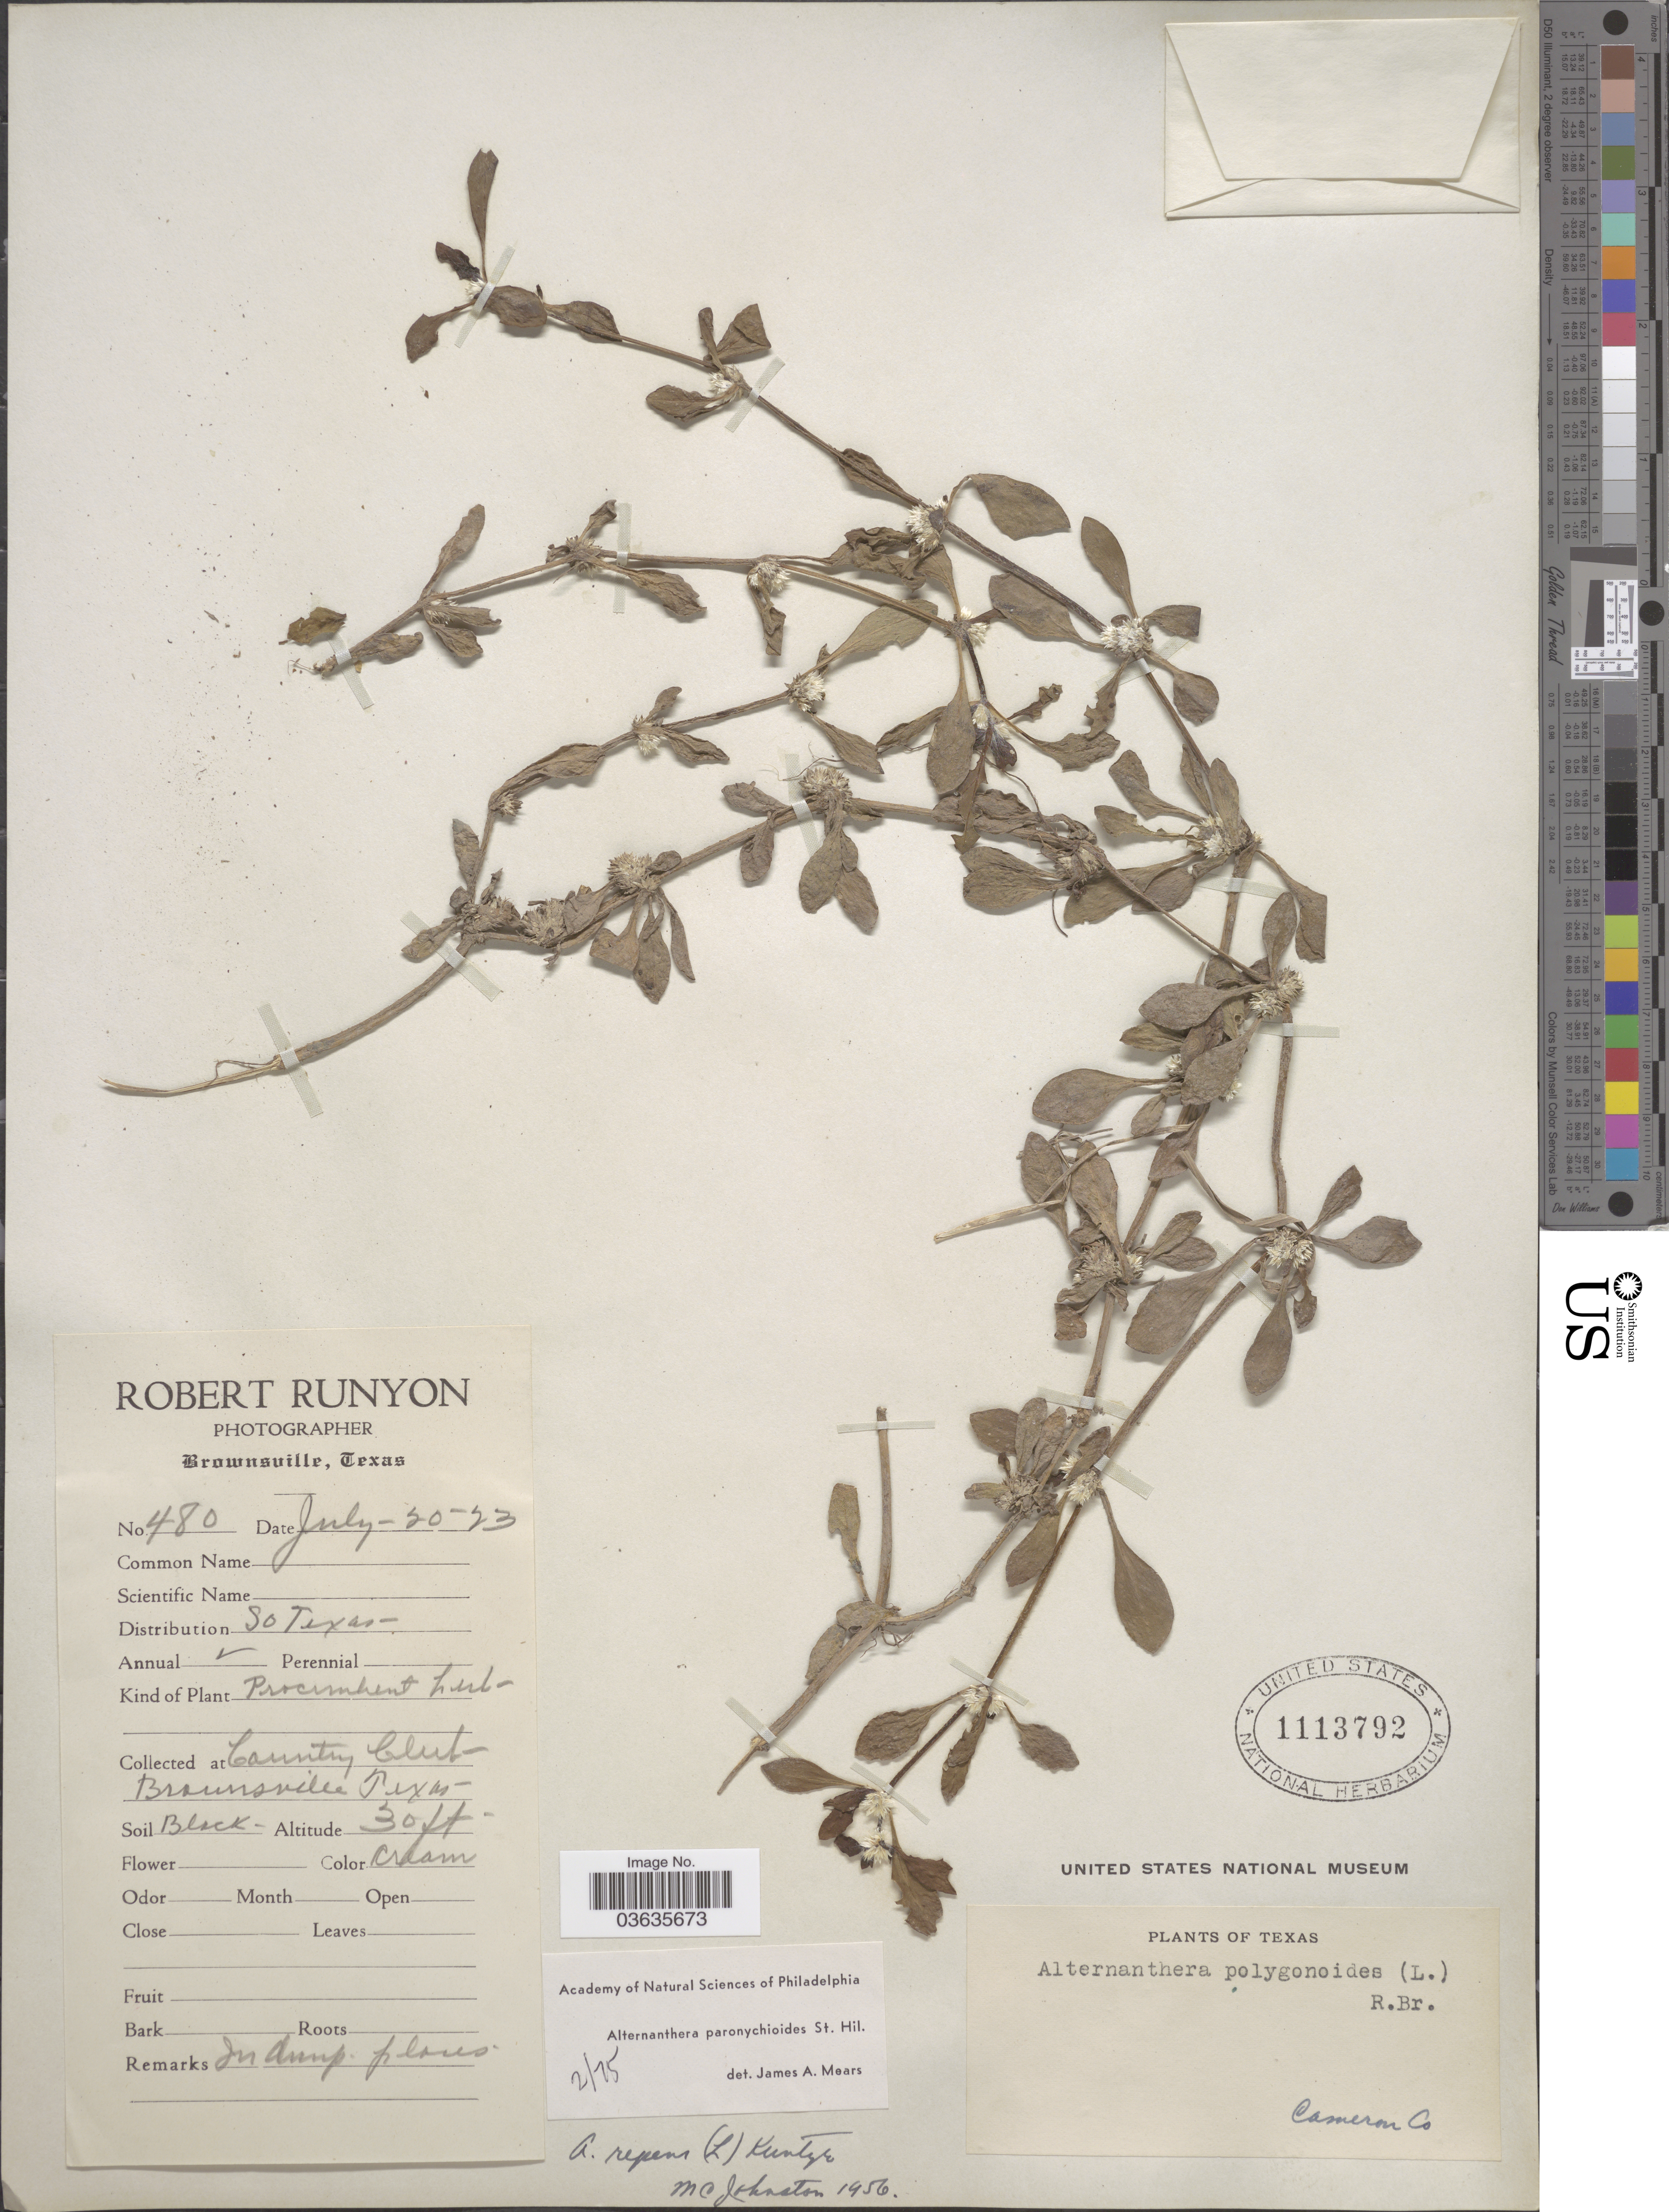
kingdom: Plantae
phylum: Tracheophyta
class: Magnoliopsida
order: Caryophyllales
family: Amaranthaceae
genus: Alternanthera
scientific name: Alternanthera paronychioides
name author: A. St.-Hil.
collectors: R. Runyon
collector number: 480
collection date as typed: Transcribed d/m/y: 20/7/23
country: United States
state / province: Texas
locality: Country Club-Brownsville.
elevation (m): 9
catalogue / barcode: US 1113792